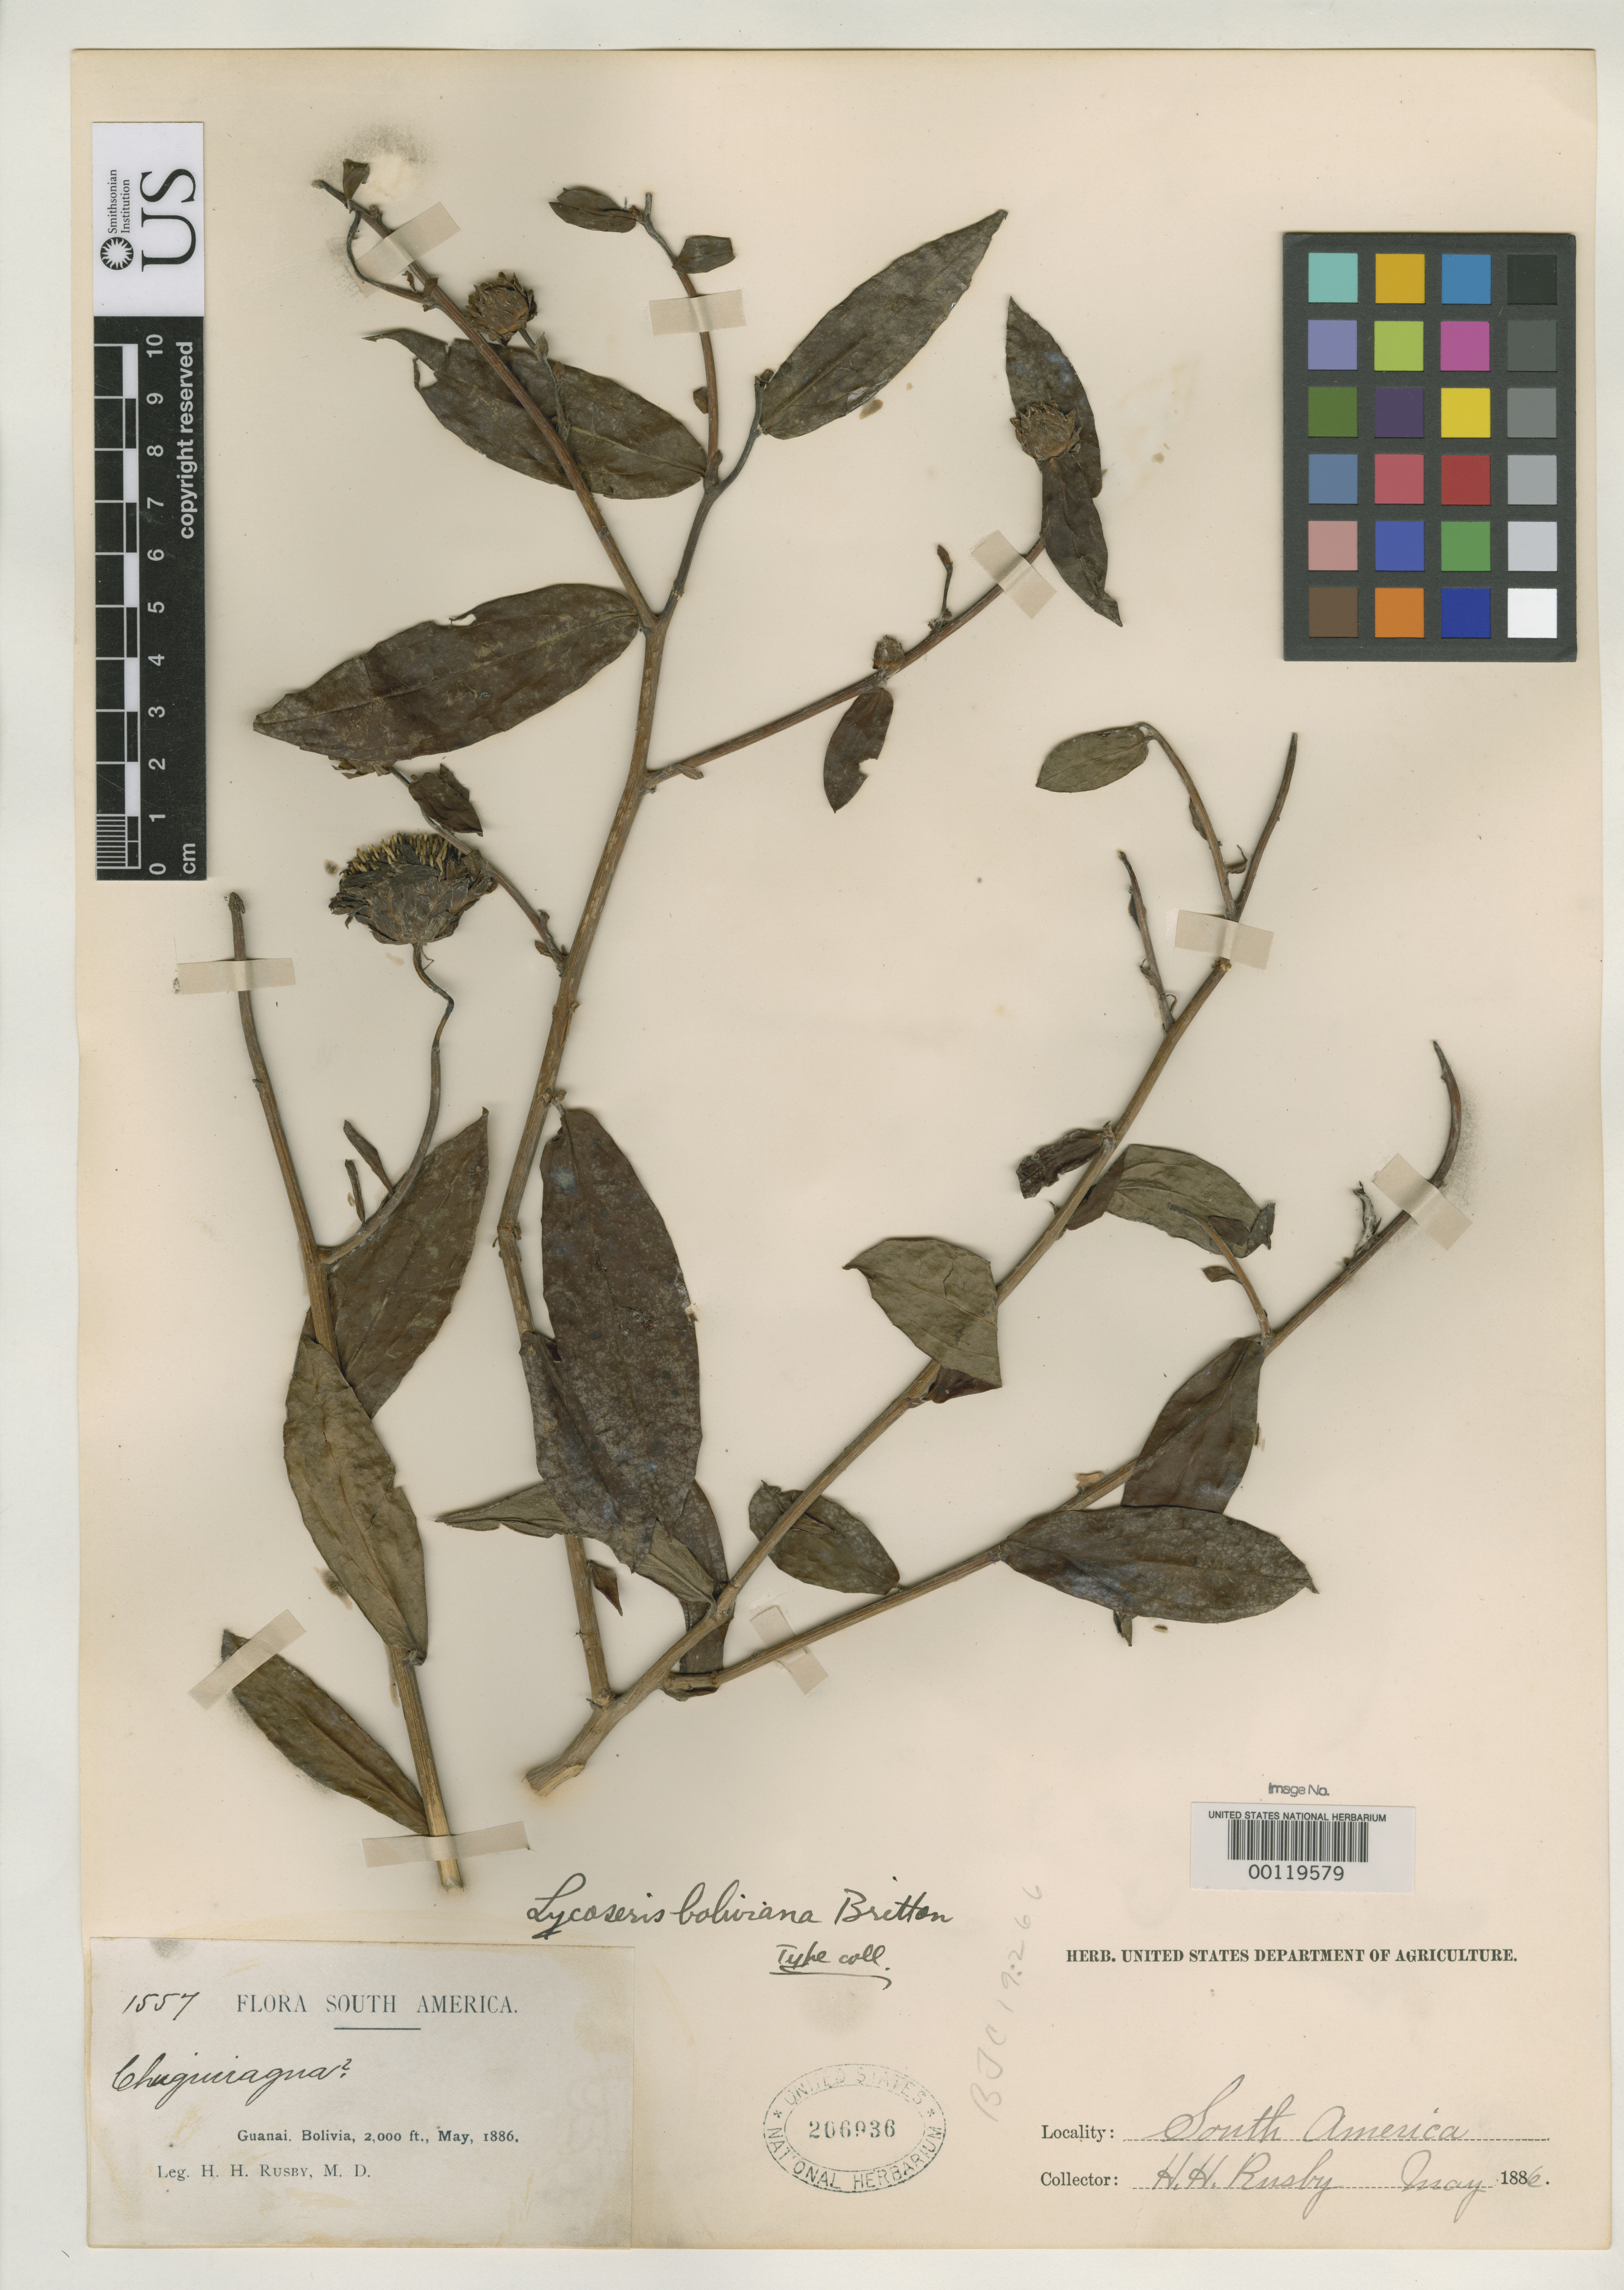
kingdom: Plantae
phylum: Tracheophyta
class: Magnoliopsida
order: Asterales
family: Asteraceae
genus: Lycoseris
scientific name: Lycoseris boliviana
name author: Britton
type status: Isotype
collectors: H. H. Rusby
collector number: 1557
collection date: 1886-05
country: Bolivia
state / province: La Páz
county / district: Larecaja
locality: Guanay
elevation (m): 610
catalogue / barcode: US 206936